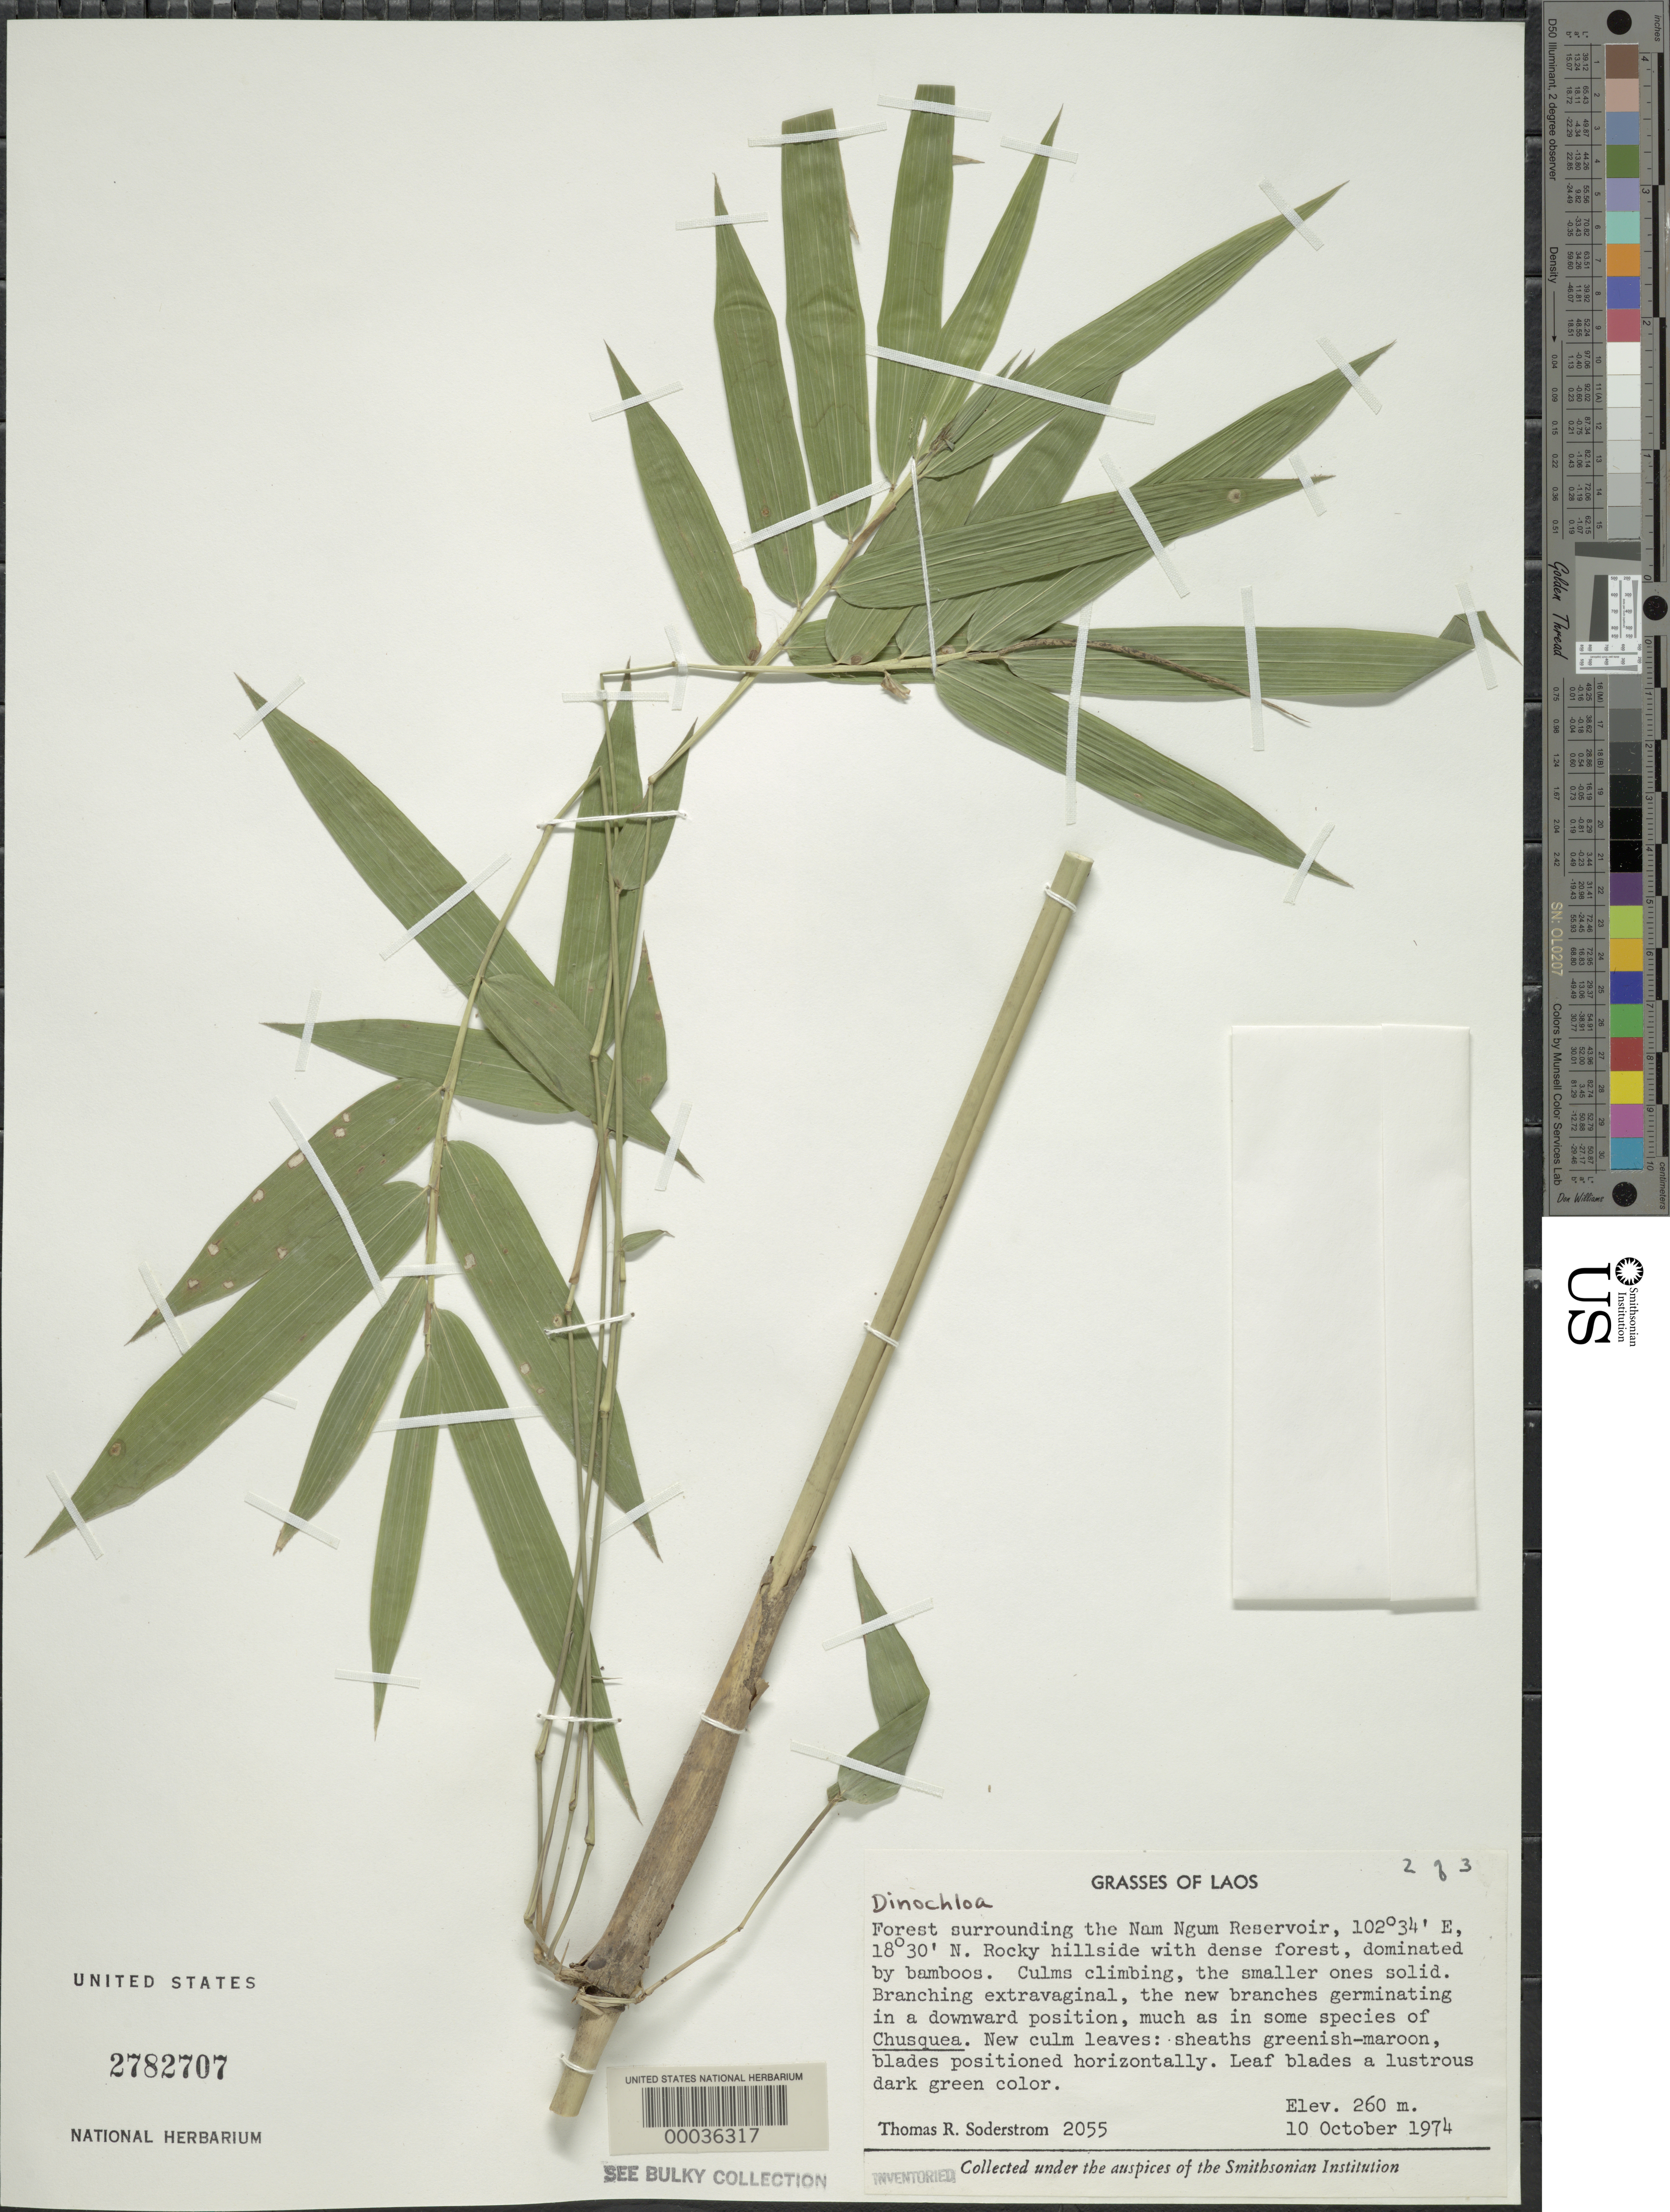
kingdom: Plantae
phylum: Tracheophyta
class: Liliopsida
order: Poales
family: Poaceae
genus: Dinochloa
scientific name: Dinochloa sp.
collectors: T. R. Soderstrom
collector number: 2055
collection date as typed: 10 Oct 1974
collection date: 1974-10-10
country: Laos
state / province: Viangchan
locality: Nam Ngum Reservoir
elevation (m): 260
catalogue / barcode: US 2782707